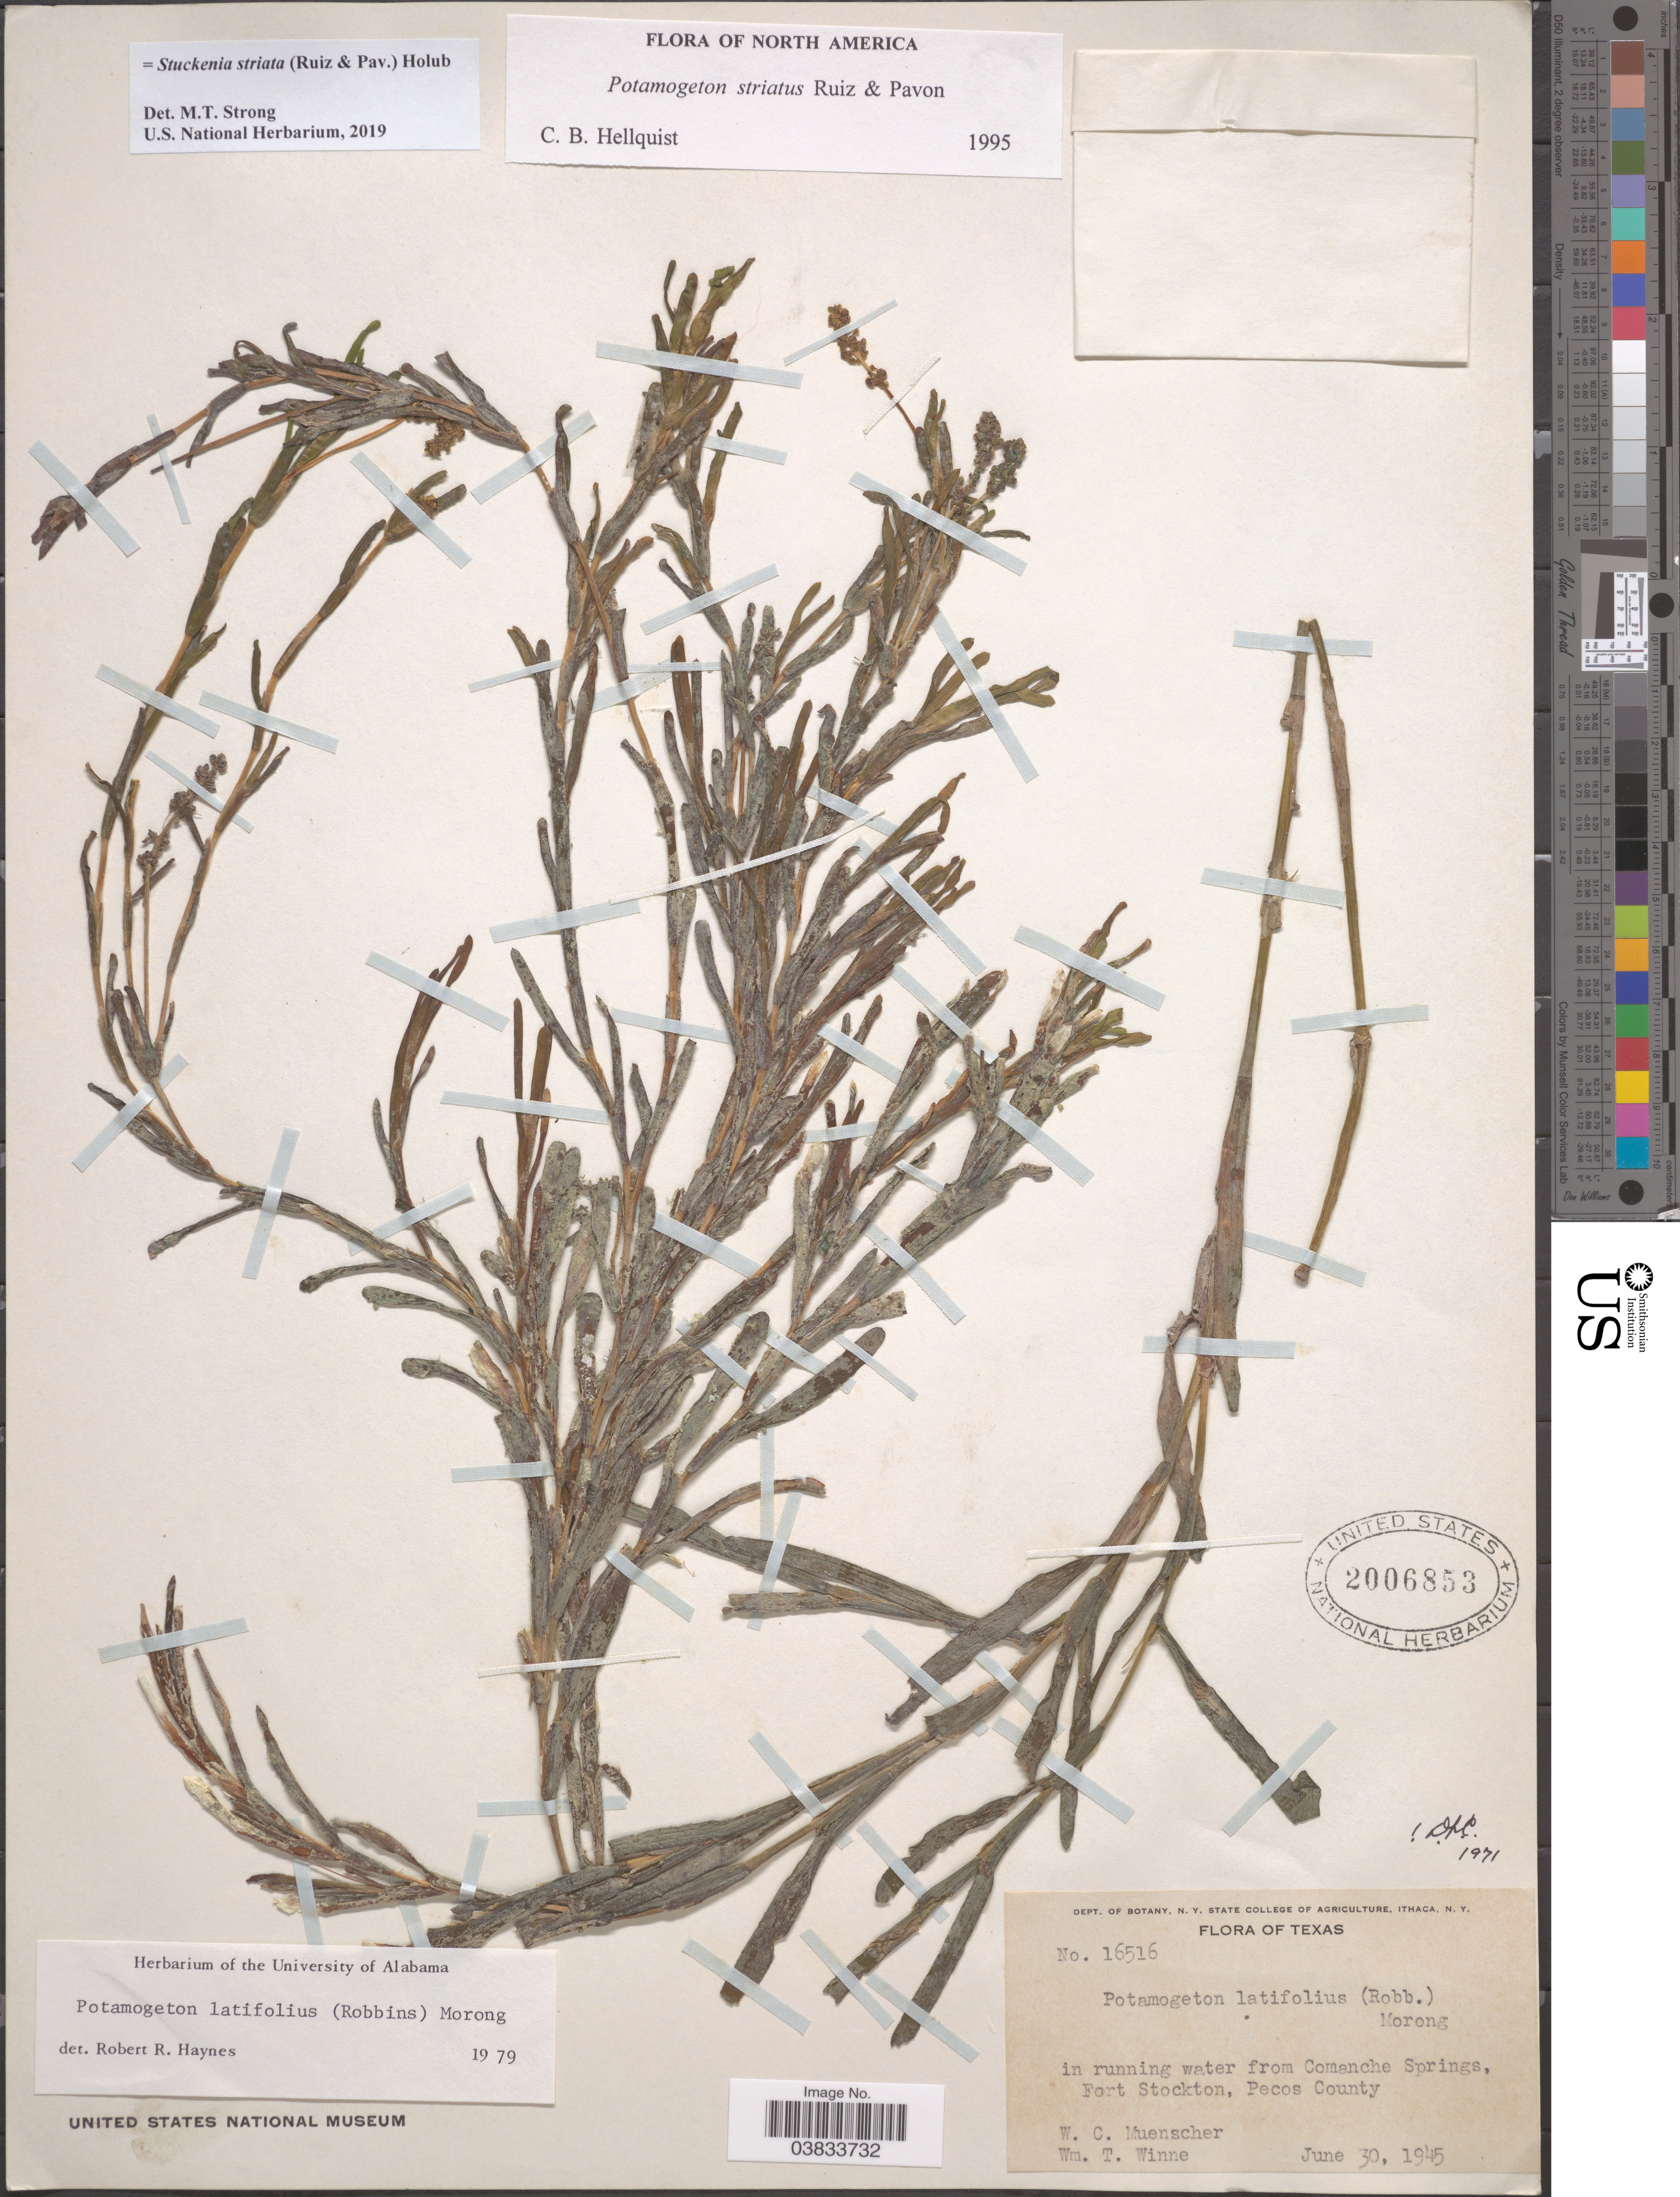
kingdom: Plantae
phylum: Tracheophyta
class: Liliopsida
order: Alismatales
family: Potamogetonaceae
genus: Stuckenia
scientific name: Stuckenia striata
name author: (Ruiz & Pav.) Holub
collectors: W. Muenscher & W. Winne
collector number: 16516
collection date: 1945-06-30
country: United States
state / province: Texas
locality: From Comanche Springs, Fort Stockton, Pecos County.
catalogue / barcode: US 2006853